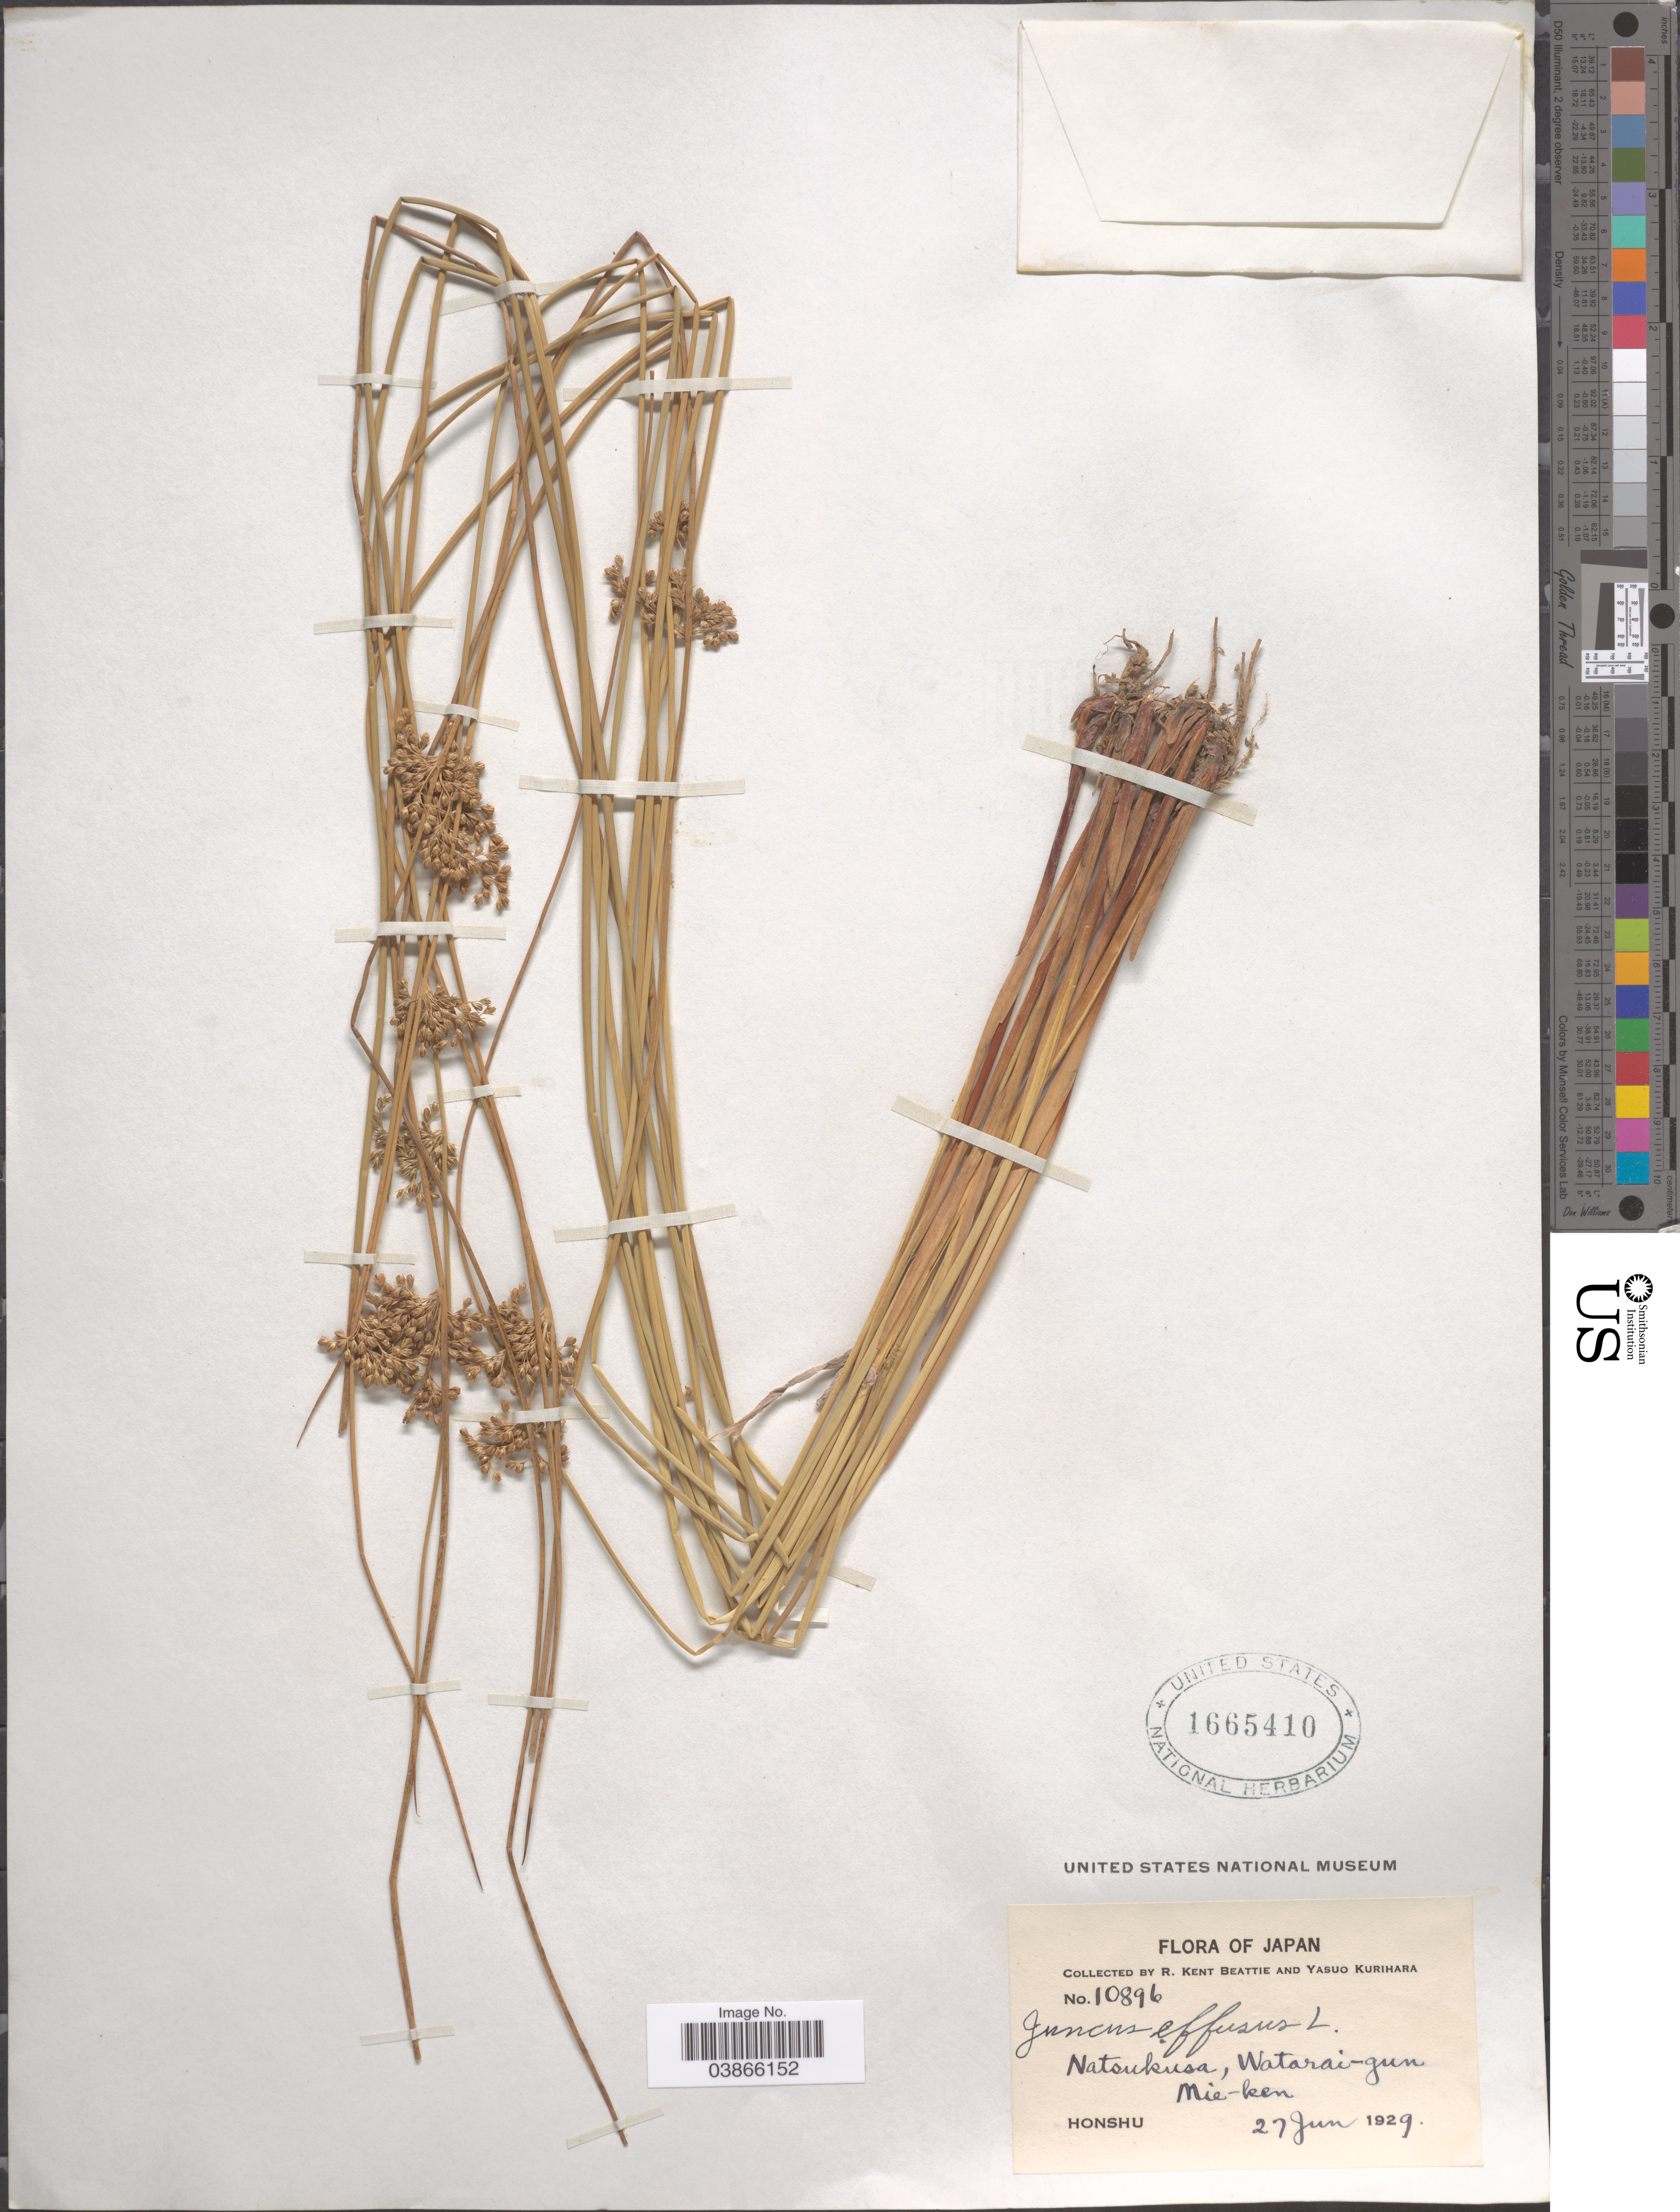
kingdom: Plantae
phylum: Tracheophyta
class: Liliopsida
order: Poales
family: Juncaceae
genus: Juncus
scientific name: Juncus effusus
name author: L.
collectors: R. K. Beattie & Y. Kurihara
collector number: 10896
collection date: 1929-06-27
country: Japan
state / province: Mie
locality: Natsukusa, Watarai-gun, Mie-ken. Honshu.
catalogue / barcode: US 1665410